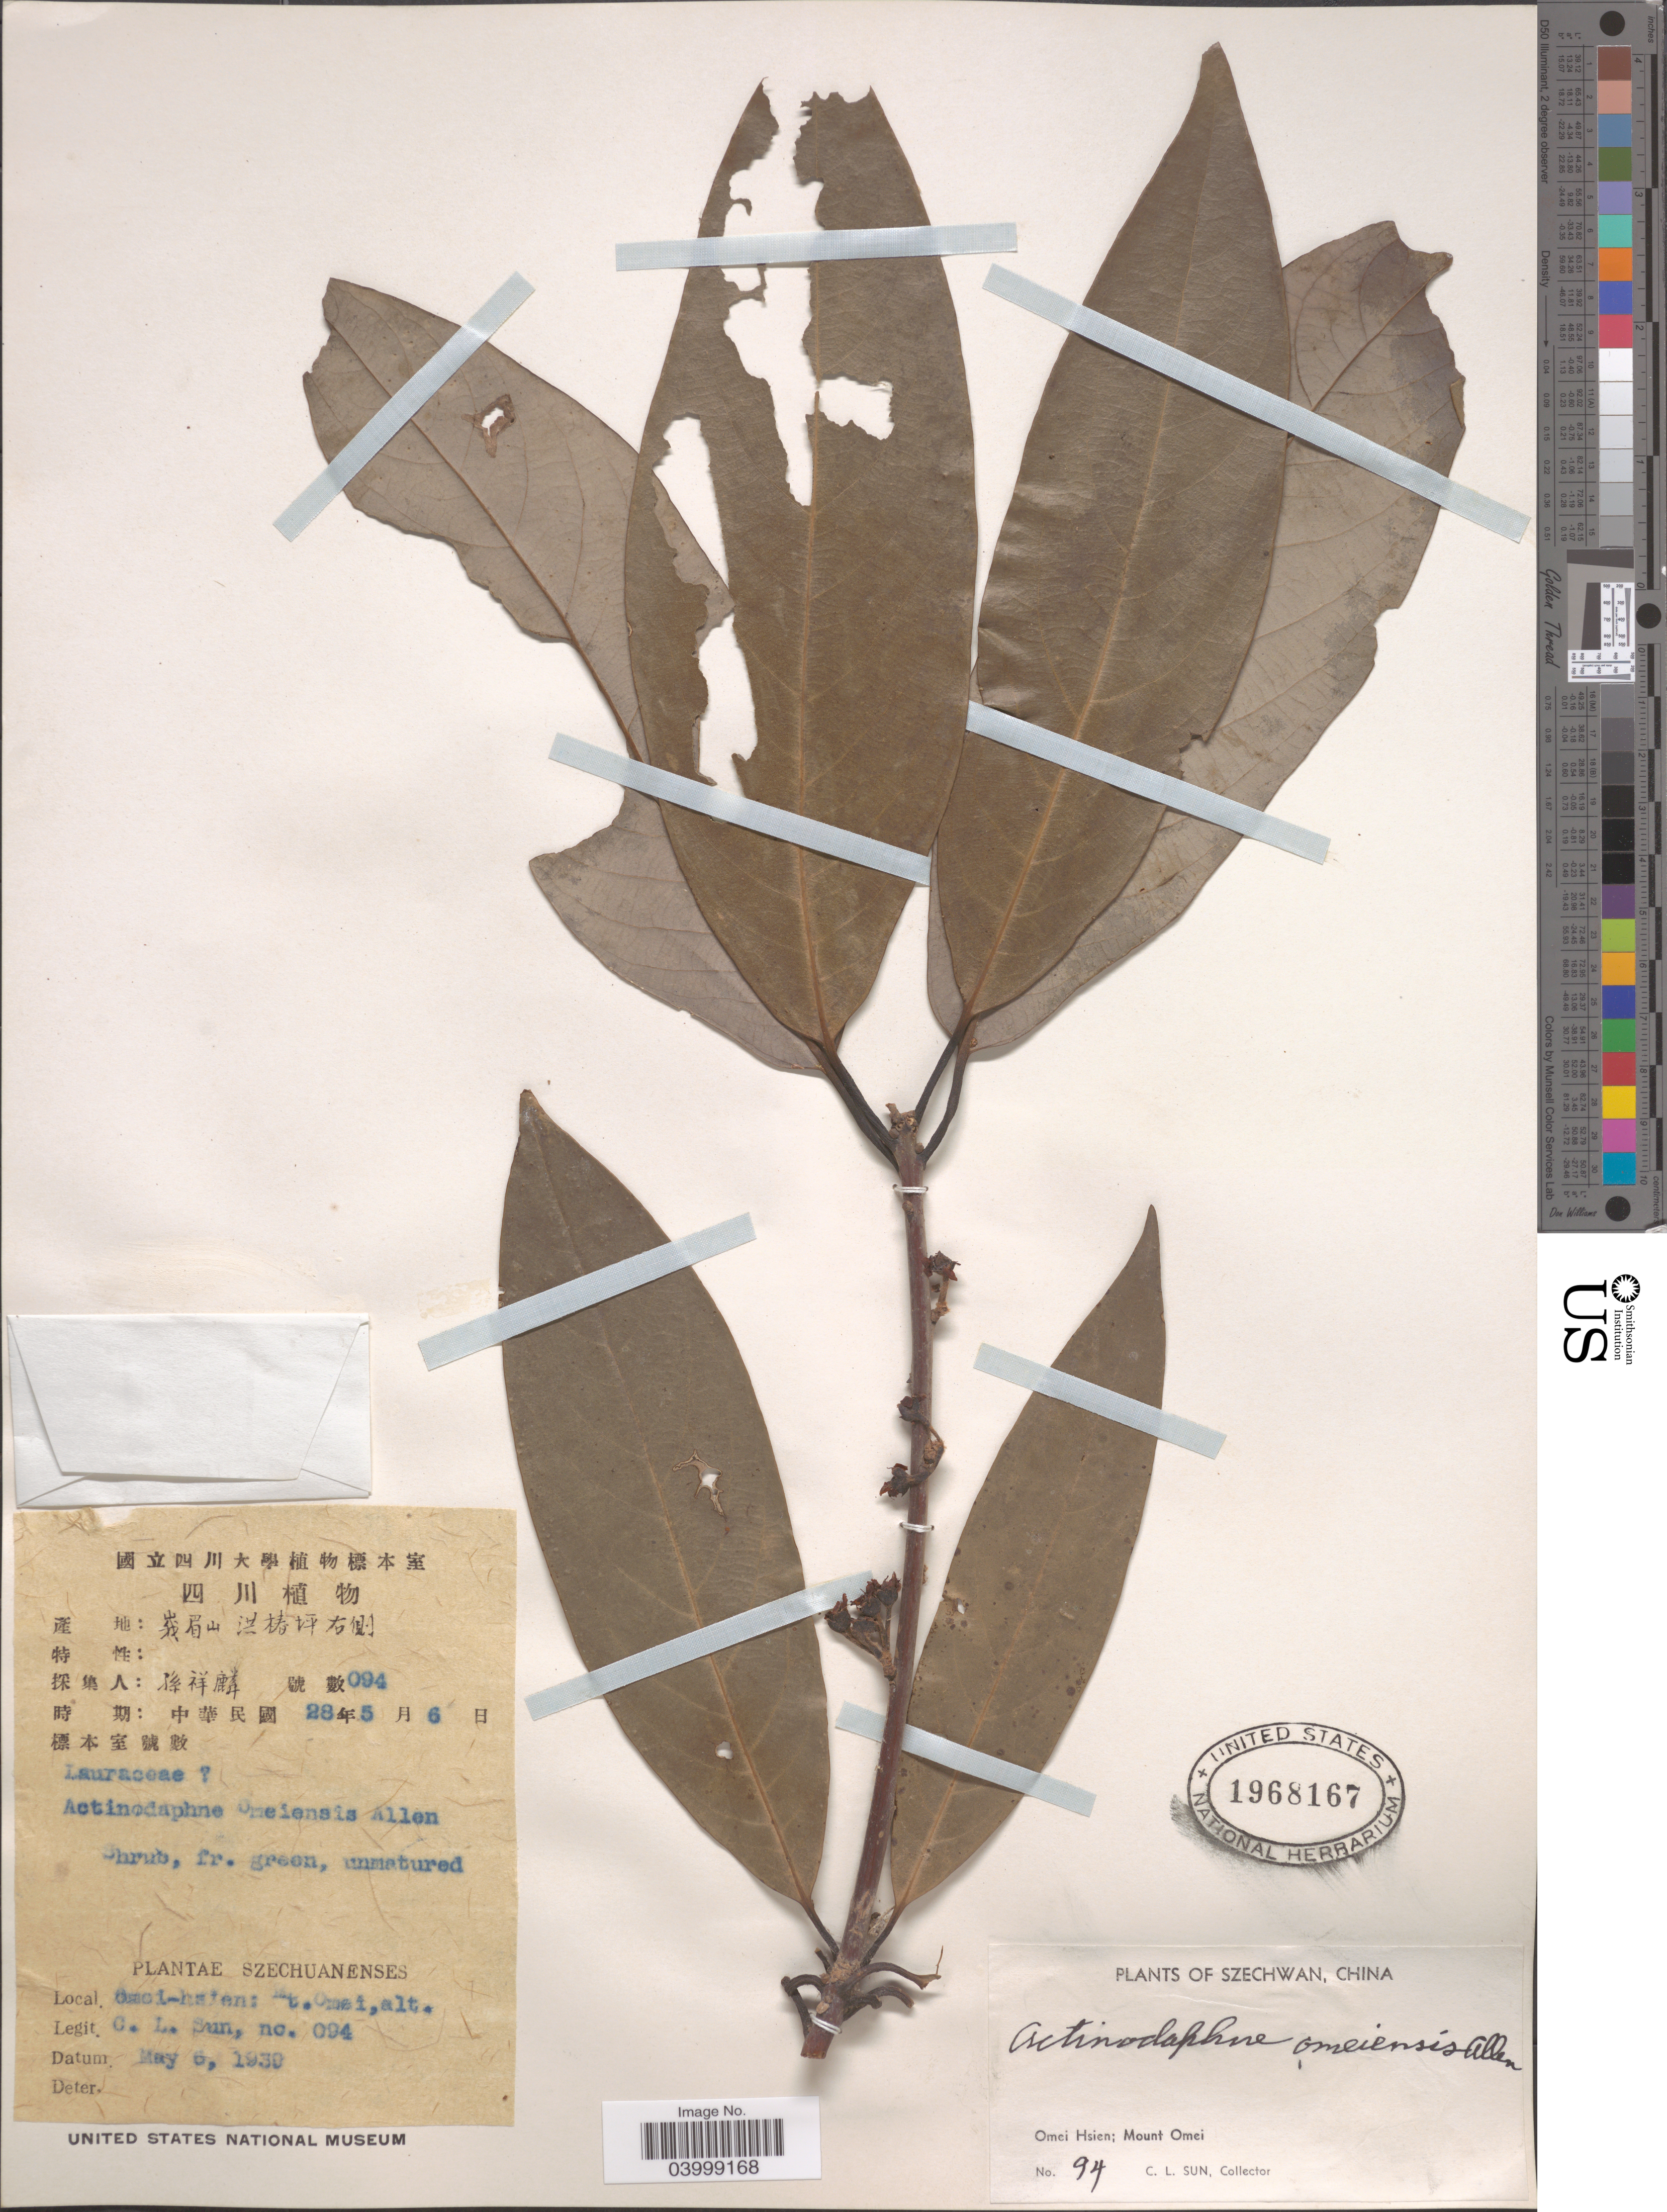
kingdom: Plantae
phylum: Tracheophyta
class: Magnoliopsida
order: Laurales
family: Lauraceae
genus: Actinodaphne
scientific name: Actinodaphne omeiensis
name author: (H. Liu) C.K. Allen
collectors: C. Sun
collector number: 94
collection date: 1930-05-06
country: China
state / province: Sichuan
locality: Szechwan. Omei Hsien; Mount Omei.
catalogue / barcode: US 1968167